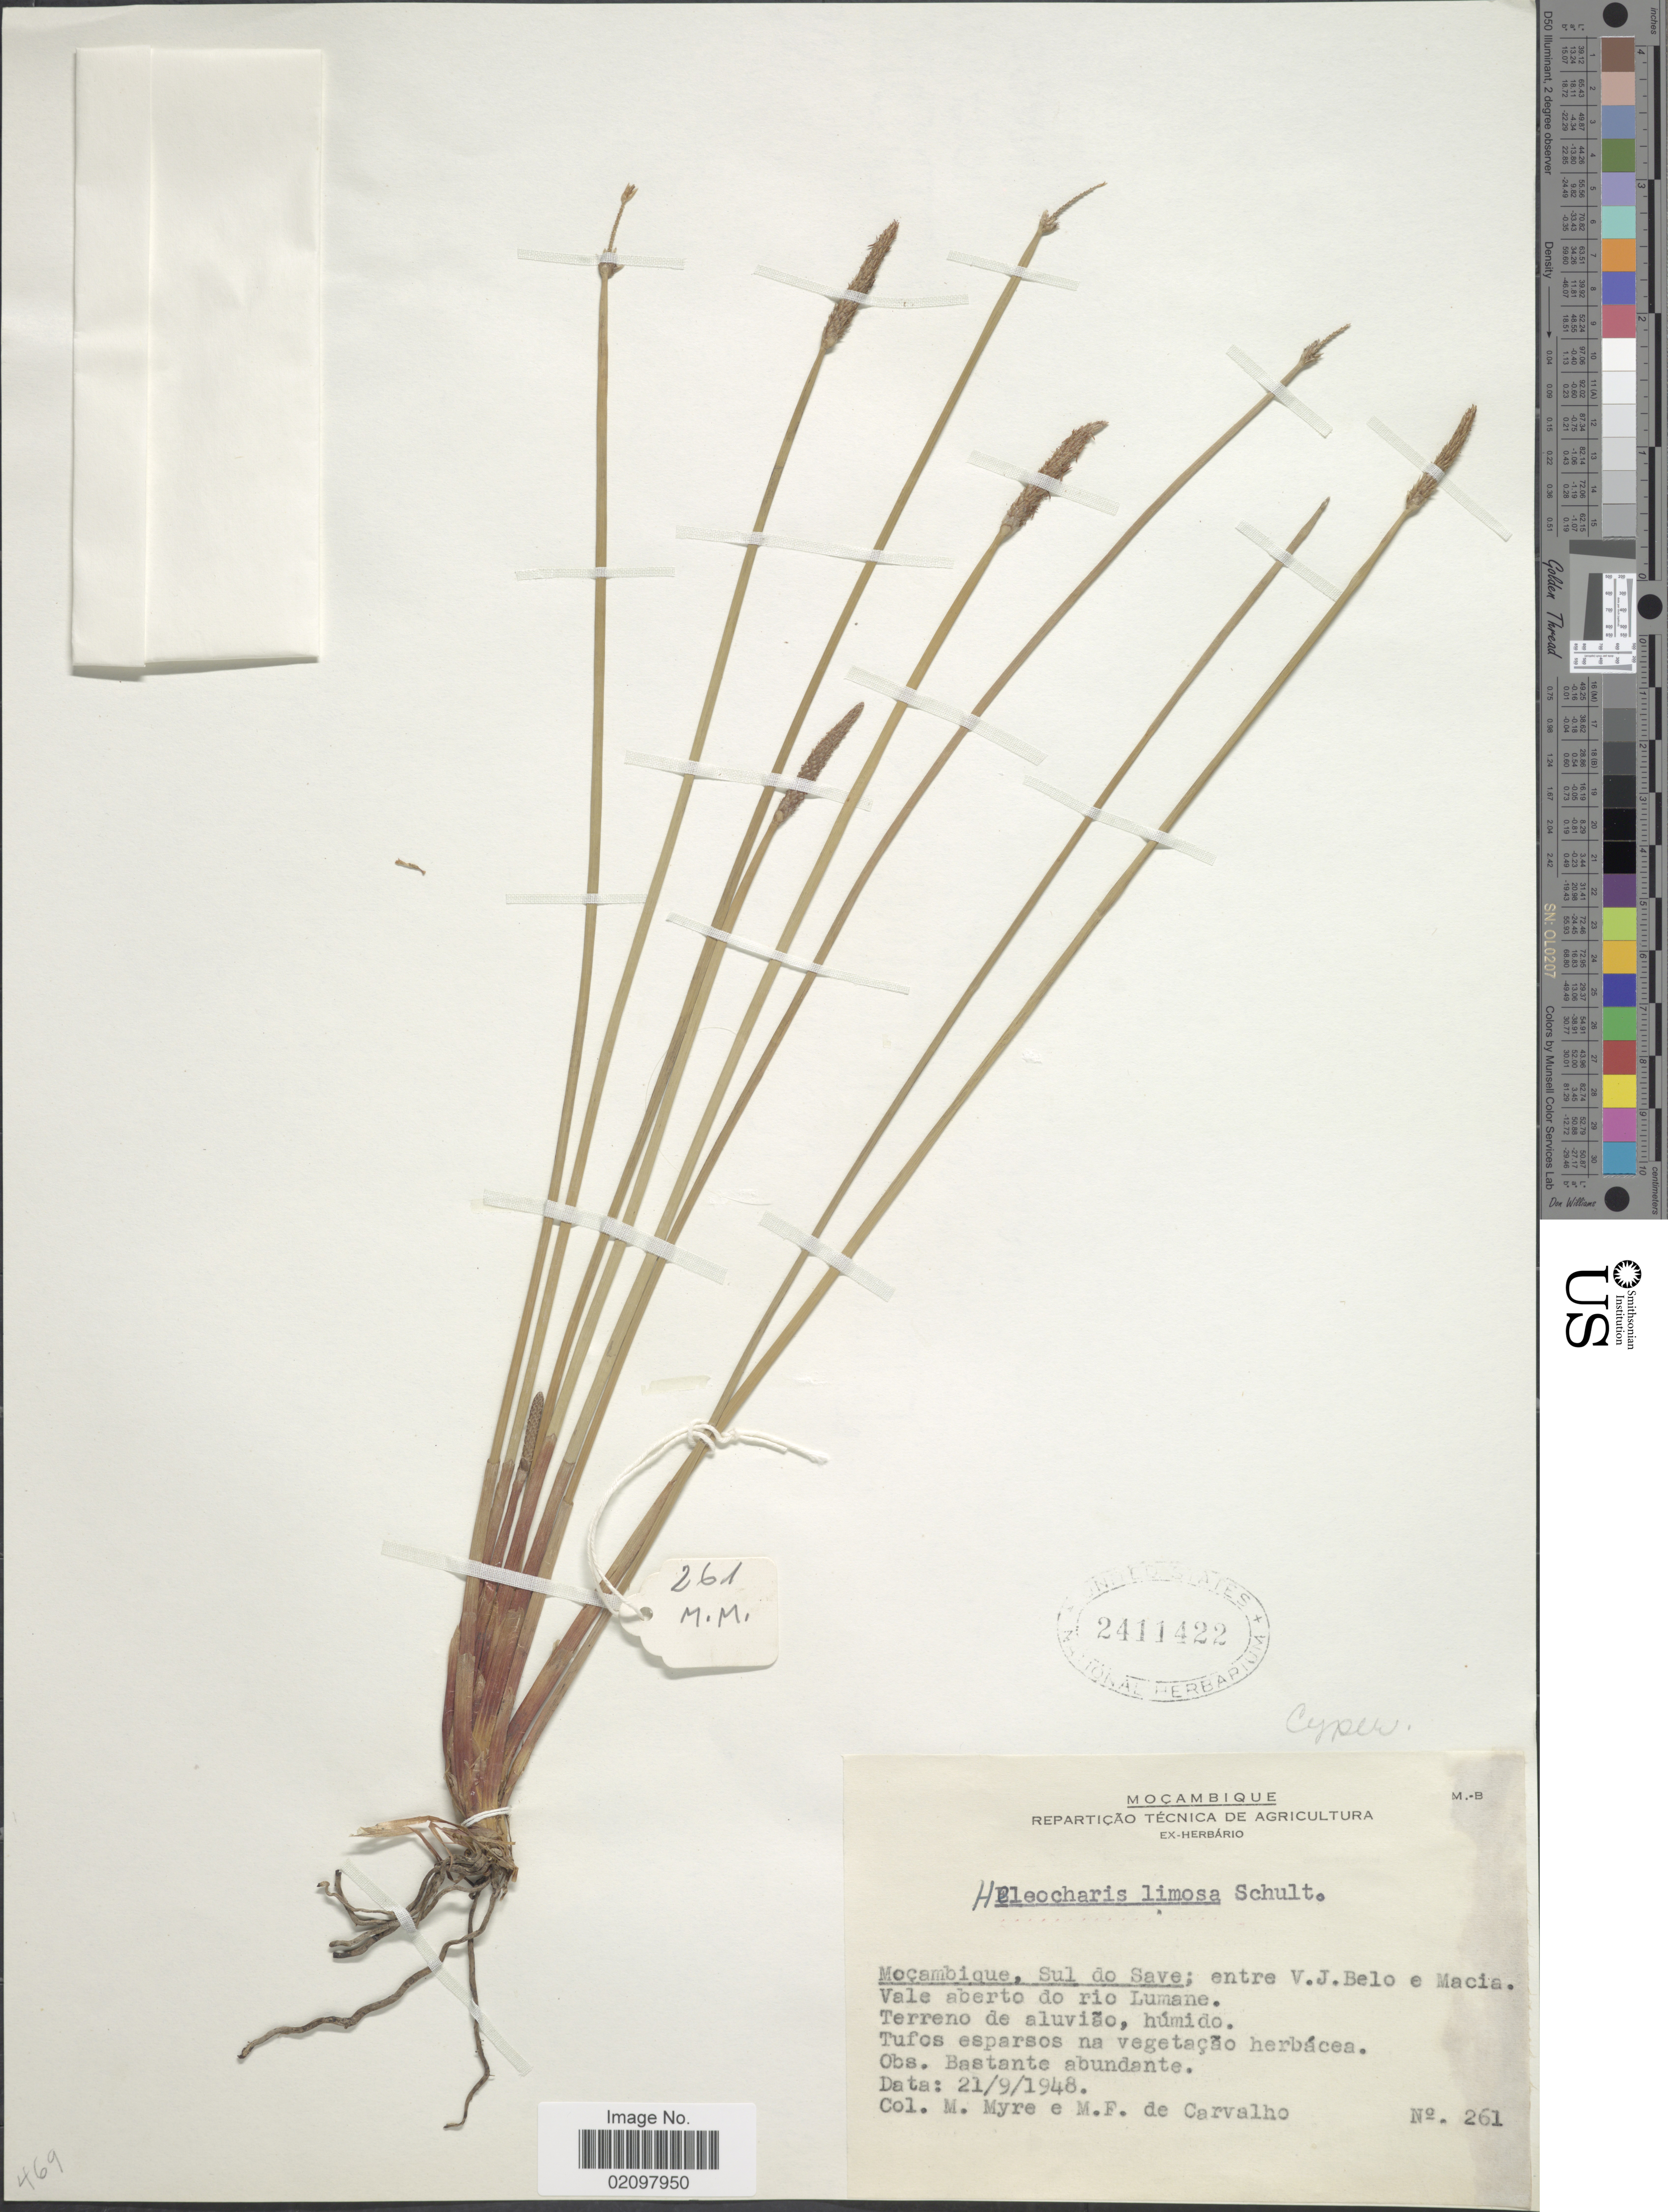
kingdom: Plantae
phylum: Tracheophyta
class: Liliopsida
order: Poales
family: Cyperaceae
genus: Eleocharis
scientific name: Eleocharis limosa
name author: (Schrad.) Schult.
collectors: Myre, M. & M. F. Carvalho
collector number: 261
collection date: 1948-09-21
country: Mozambique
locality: Sul do Save; entre V.J Belo e Macia, Vale aberto do rio Lumane. Terreno de aluvião, húmido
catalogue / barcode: US 2411422